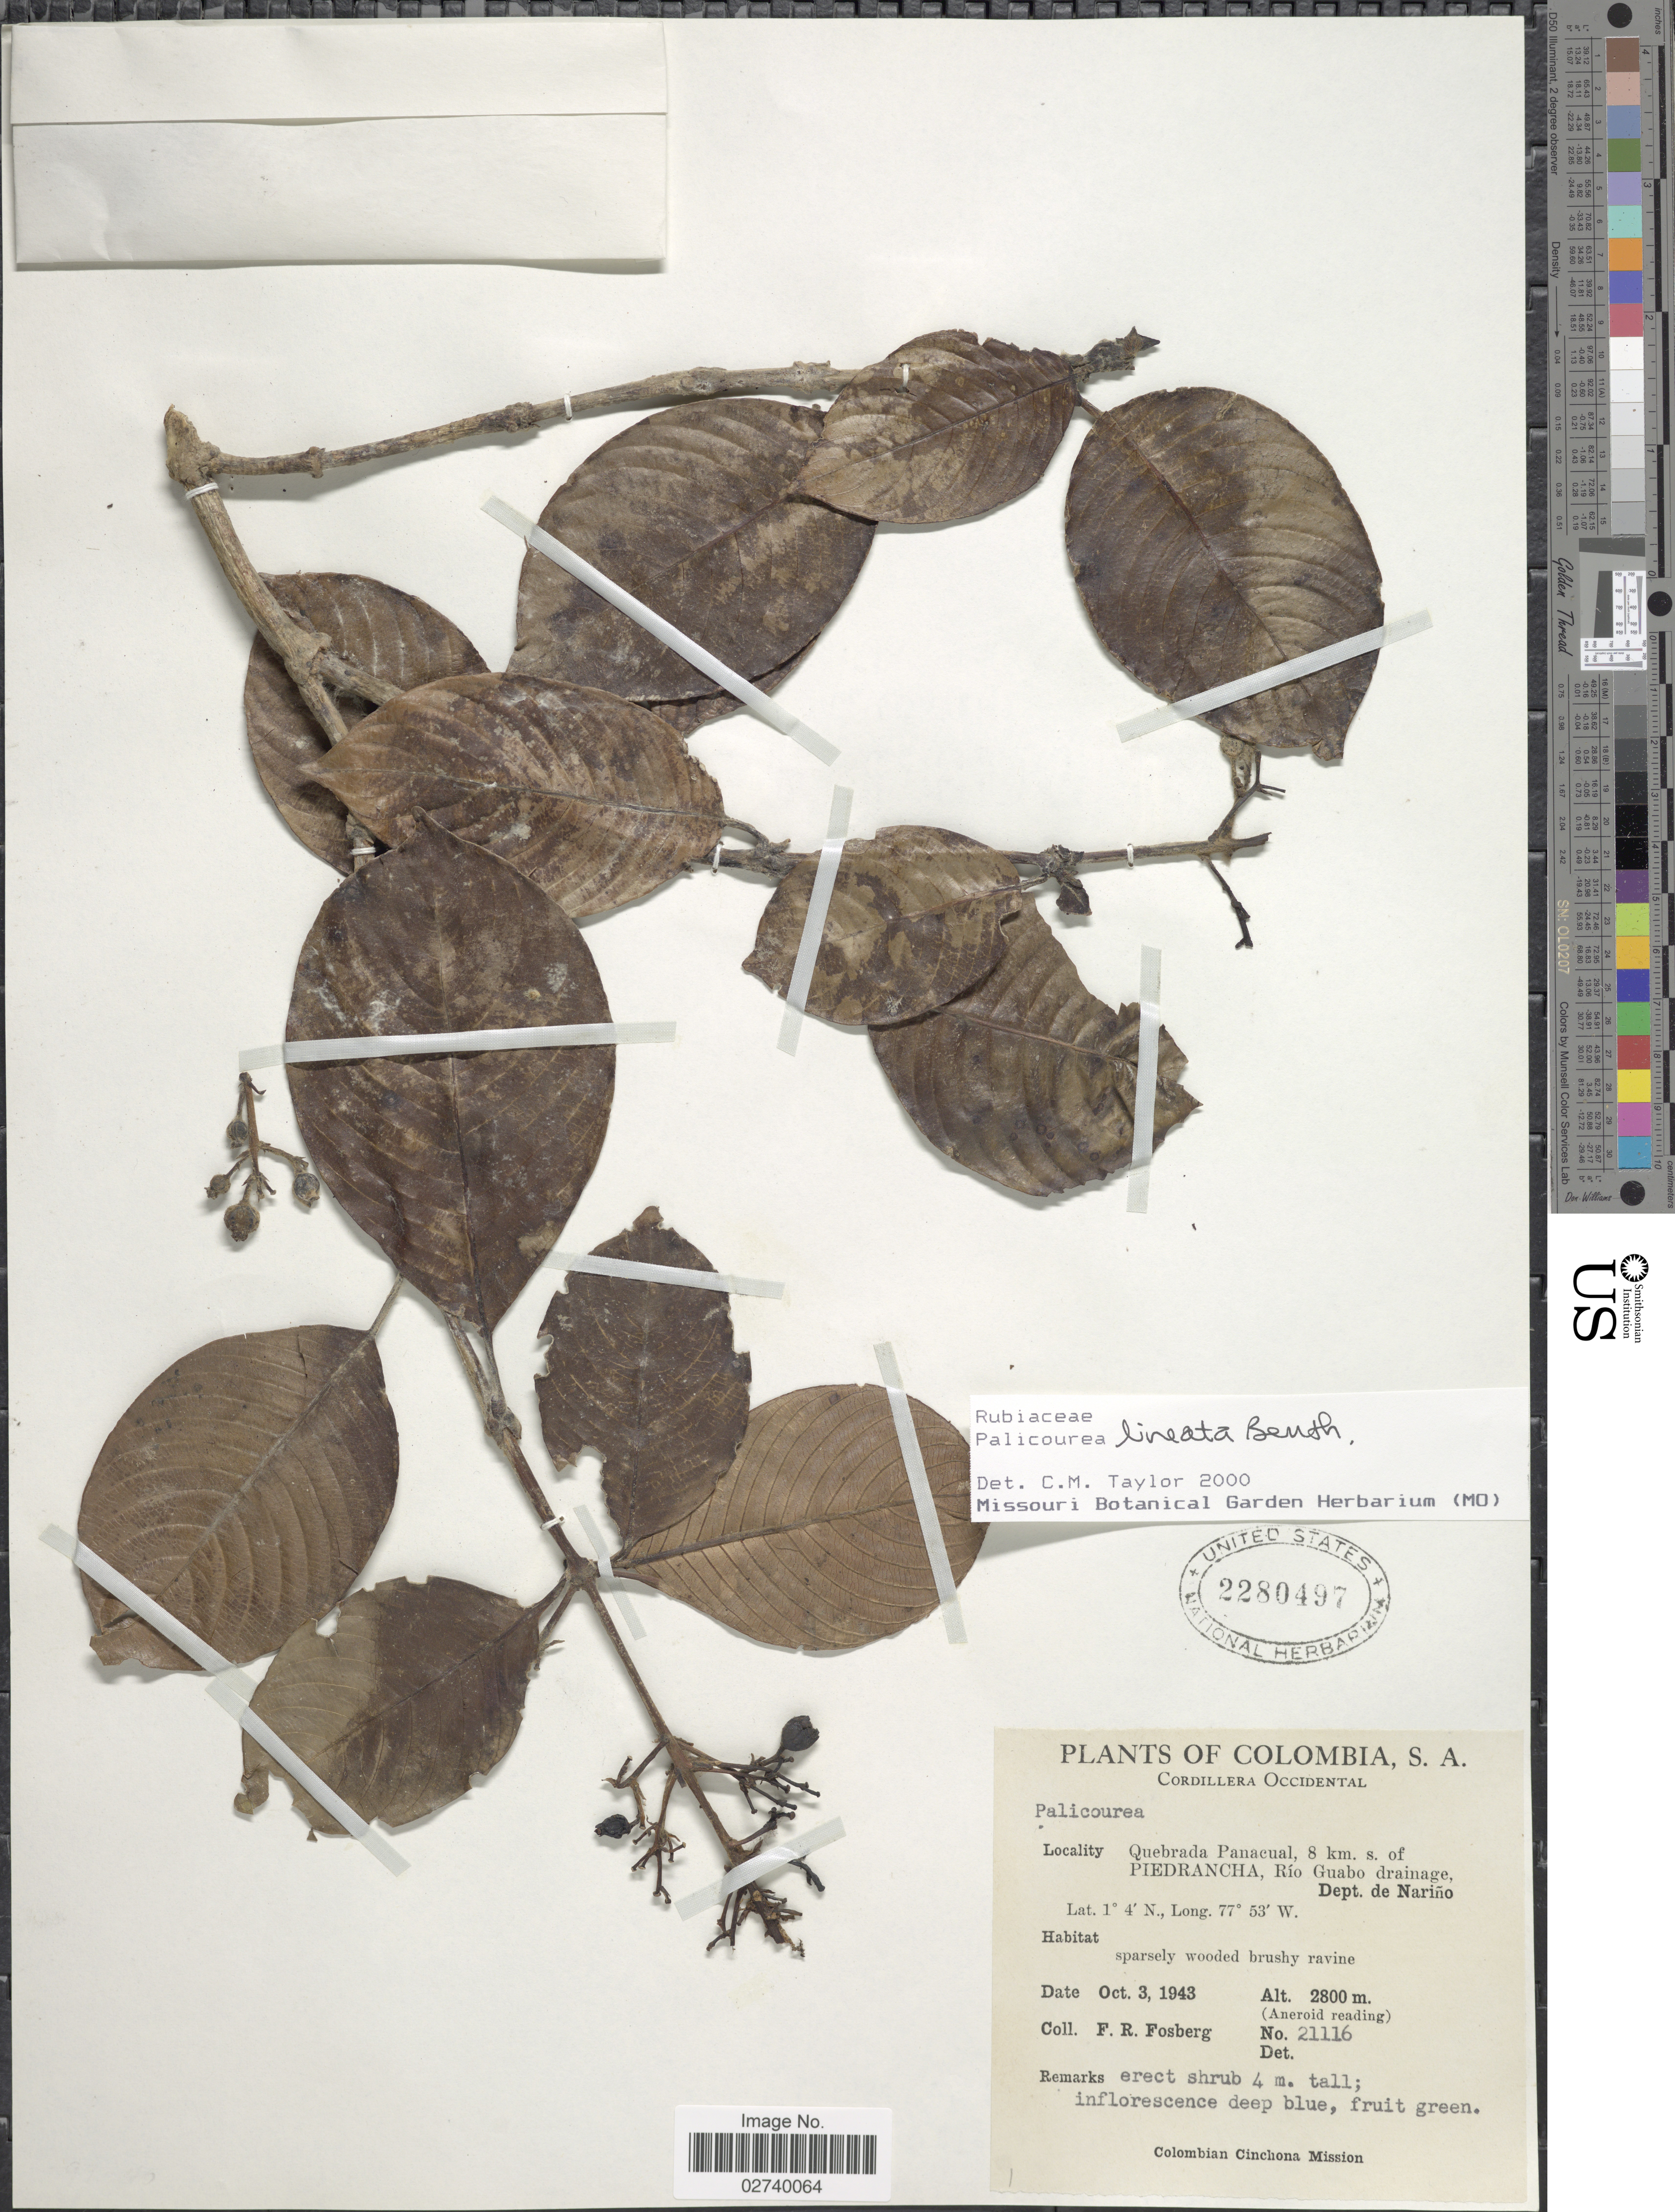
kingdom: Plantae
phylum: Tracheophyta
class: Magnoliopsida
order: Gentianales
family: Rubiaceae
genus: Palicourea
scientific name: Palicourea lineata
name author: Benth.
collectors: F. R. Fosberg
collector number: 21116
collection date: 1943-10-03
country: Colombia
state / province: Nariño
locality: Cordillera Occidental. Quebrada Panacual, 8 km. s. of Piedrancha, Río Guabo drainage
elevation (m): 2800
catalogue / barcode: US 2280497